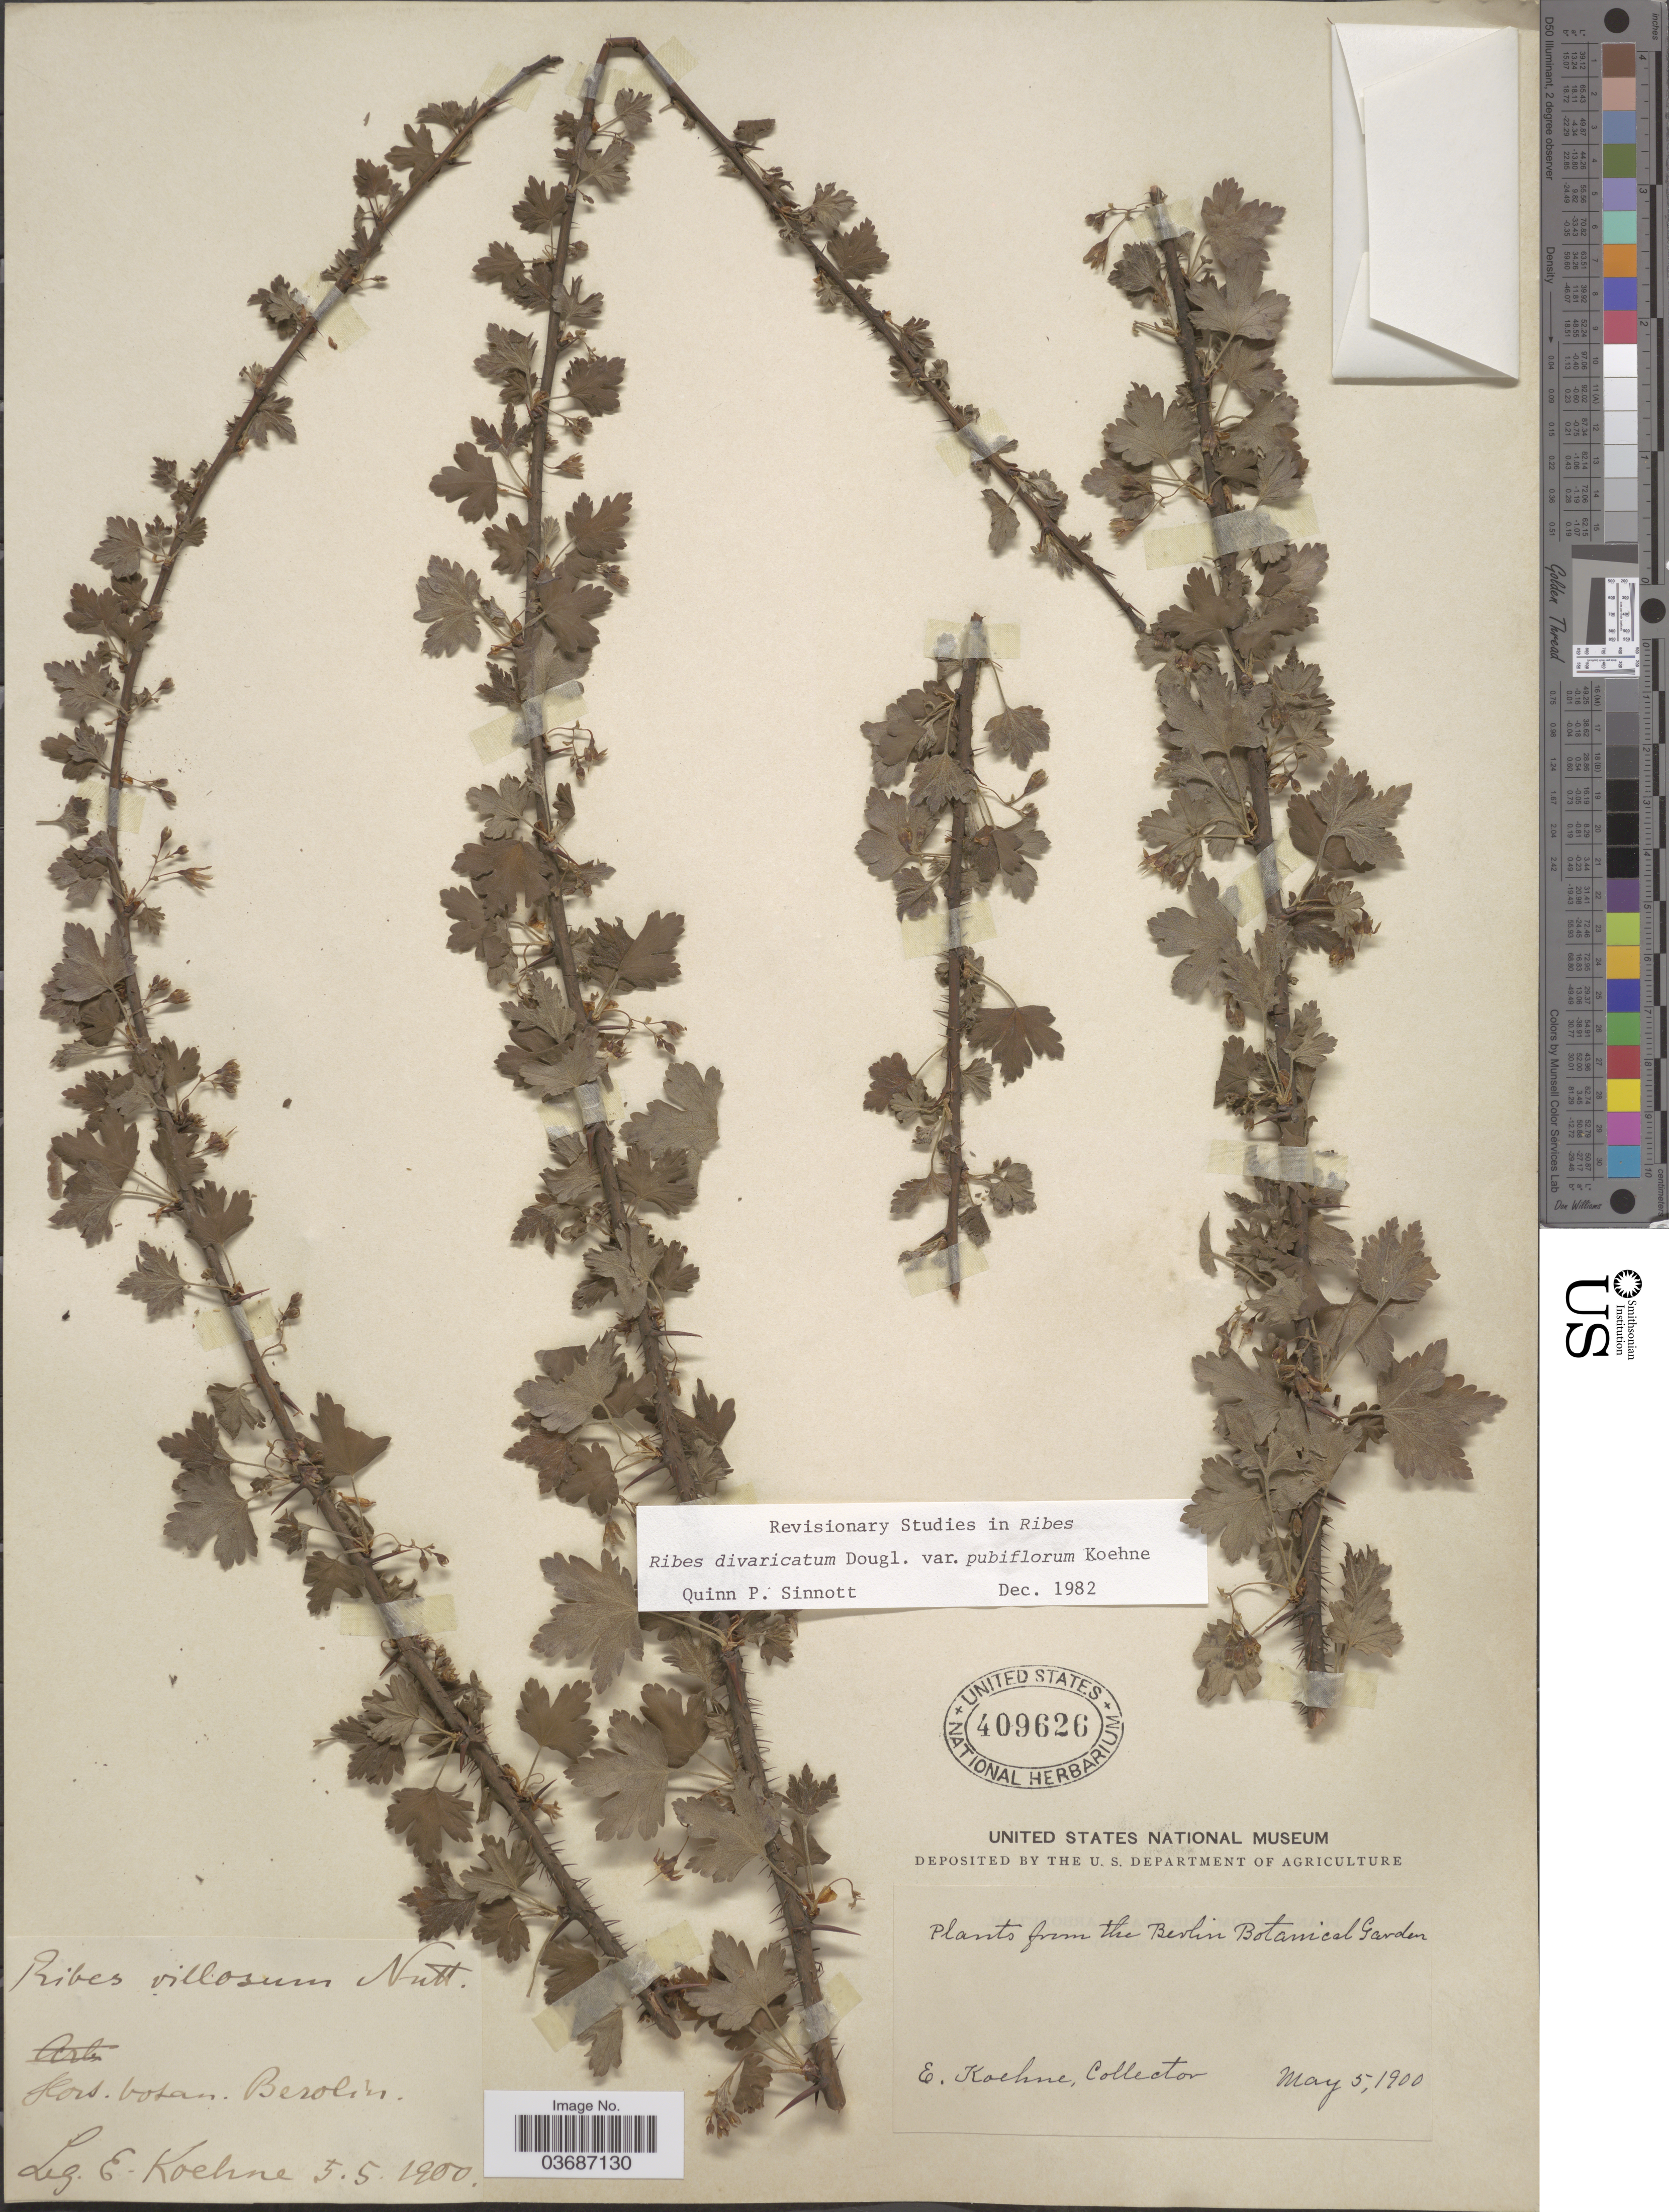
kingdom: Plantae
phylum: Tracheophyta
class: Magnoliopsida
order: Saxifragales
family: Grossulariaceae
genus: Ribes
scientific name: Ribes divaricatum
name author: Douglas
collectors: E. Koehne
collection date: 1900-05-05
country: United States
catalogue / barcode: US 409626